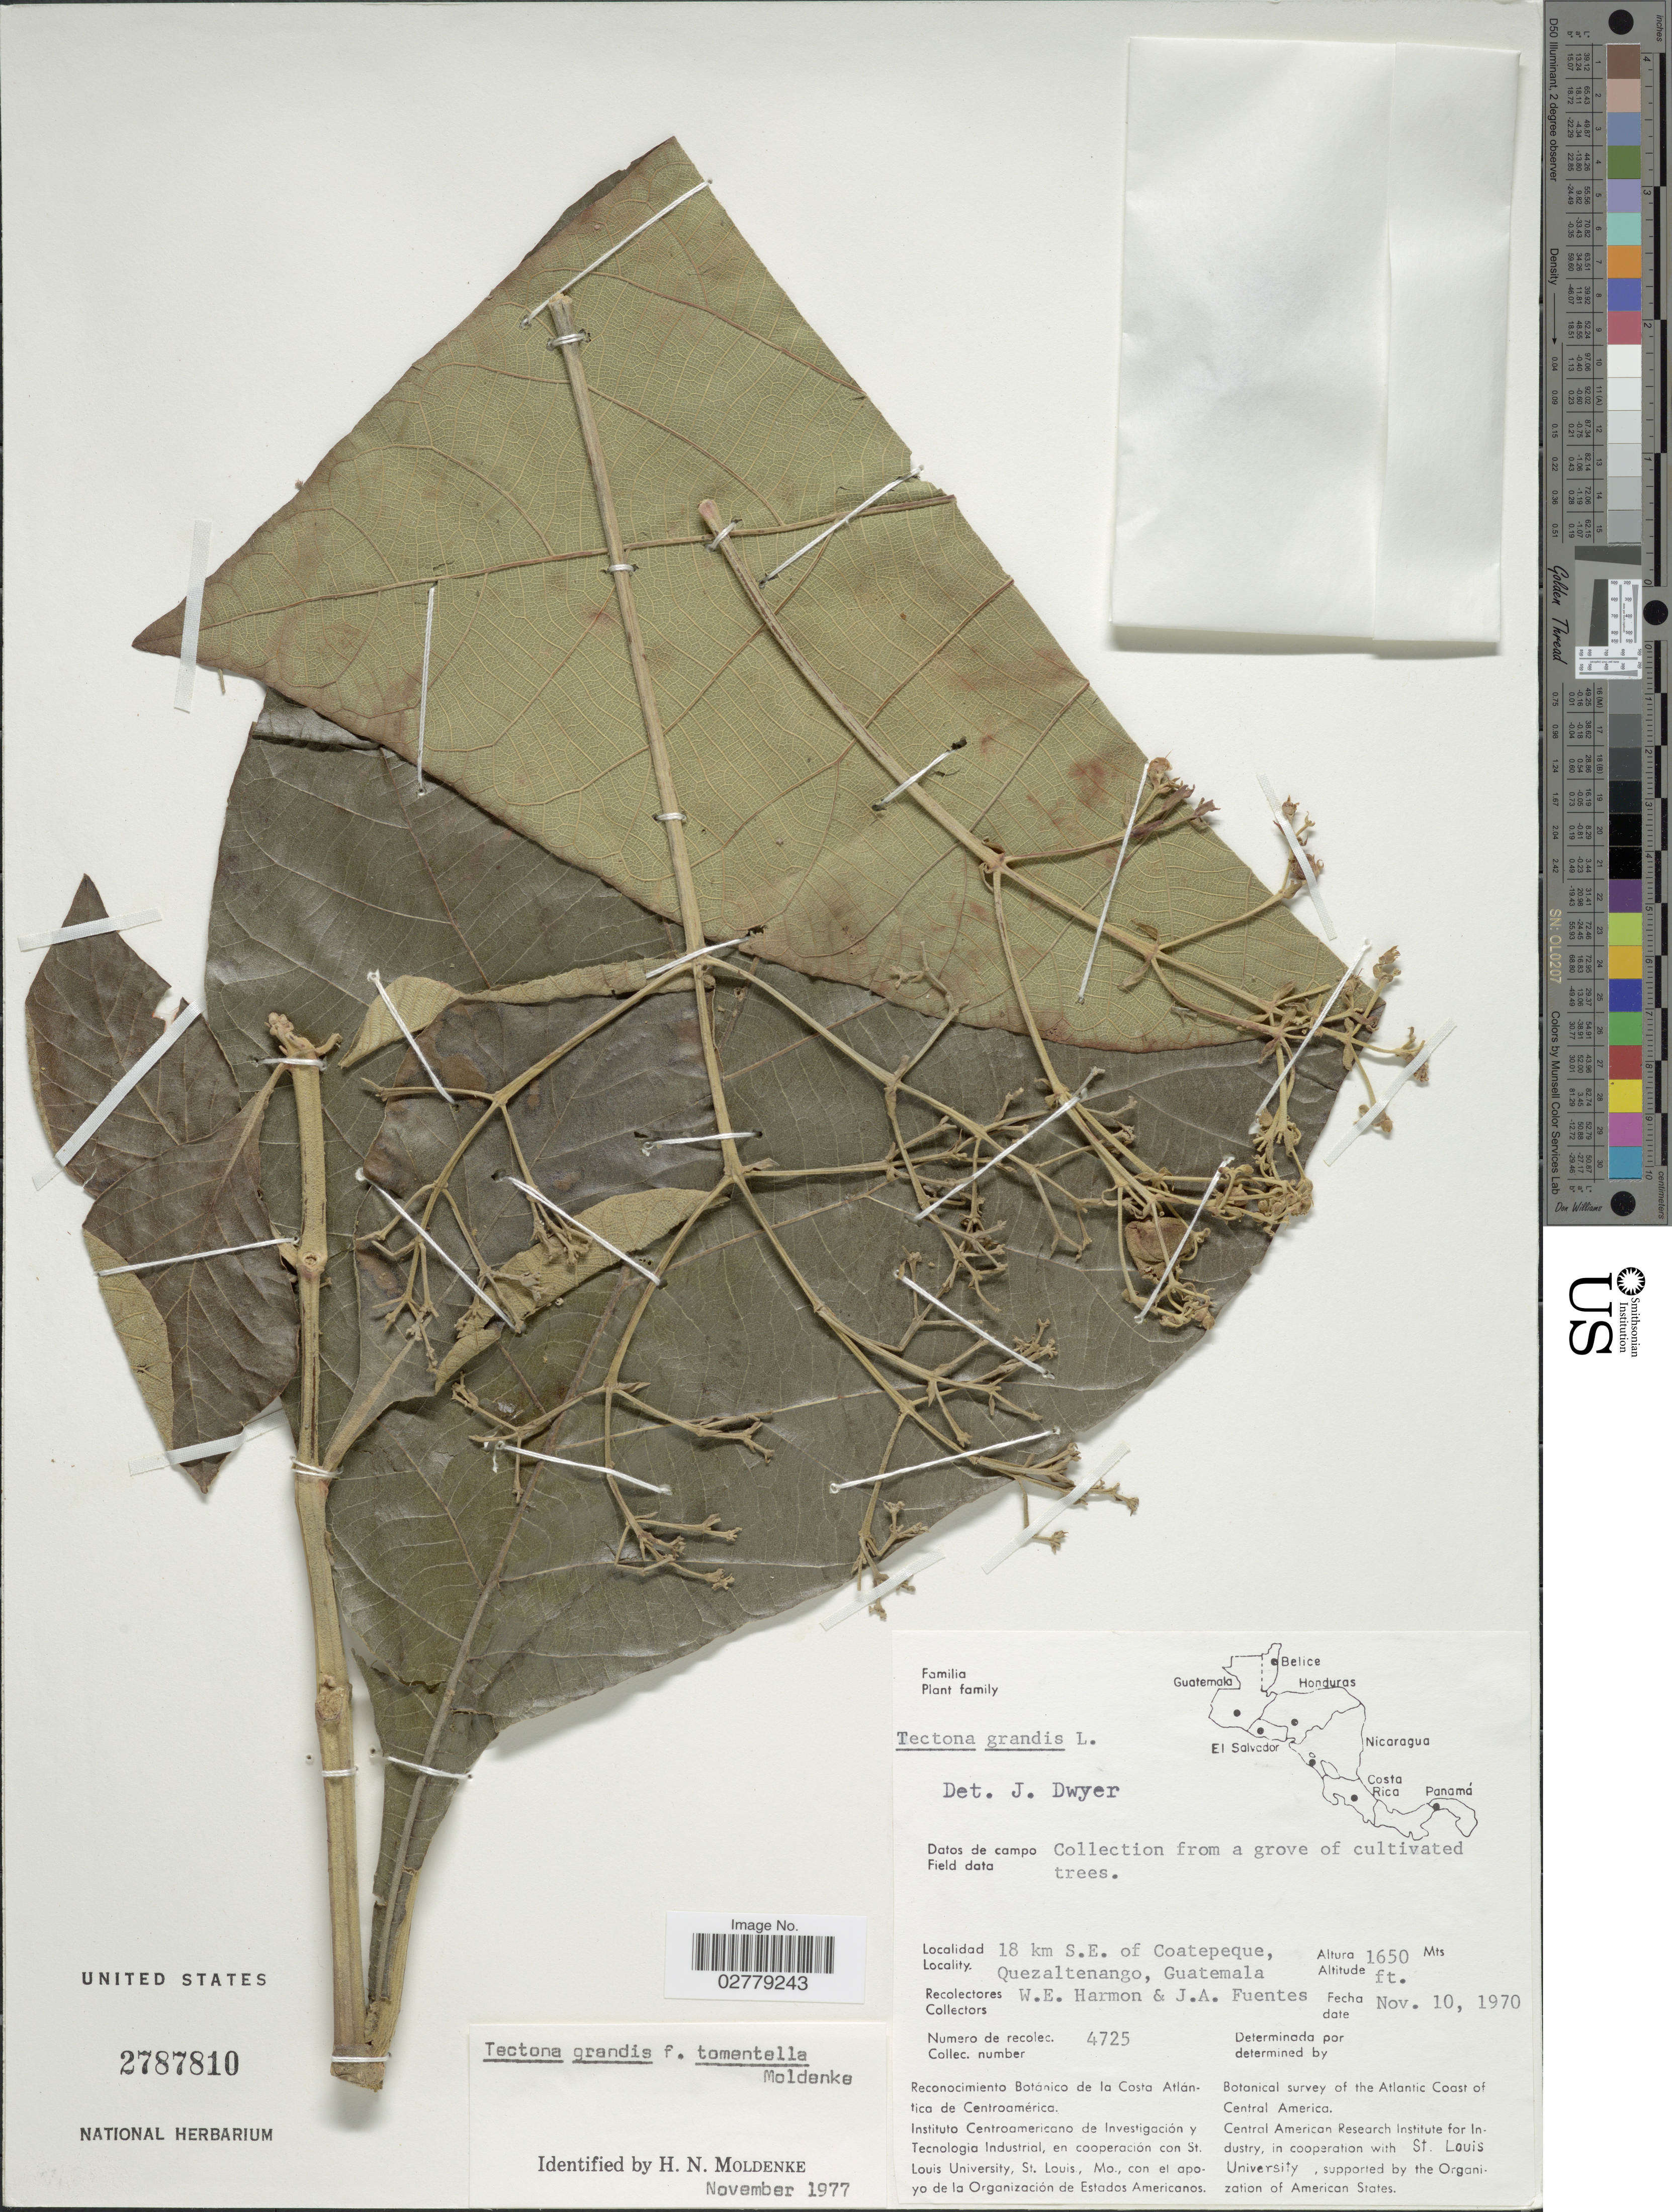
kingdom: Plantae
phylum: Tracheophyta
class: Magnoliopsida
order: Lamiales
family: Lamiaceae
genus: Tectona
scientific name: Tectona grandis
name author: L. f.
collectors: W. E. Harmon & J. Fuentes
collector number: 4725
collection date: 1970-11-10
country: Guatemala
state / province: Quetzaltenango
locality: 18 km S.E. of Coatepeque, Quezaltenango.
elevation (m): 503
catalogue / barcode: US 2787810